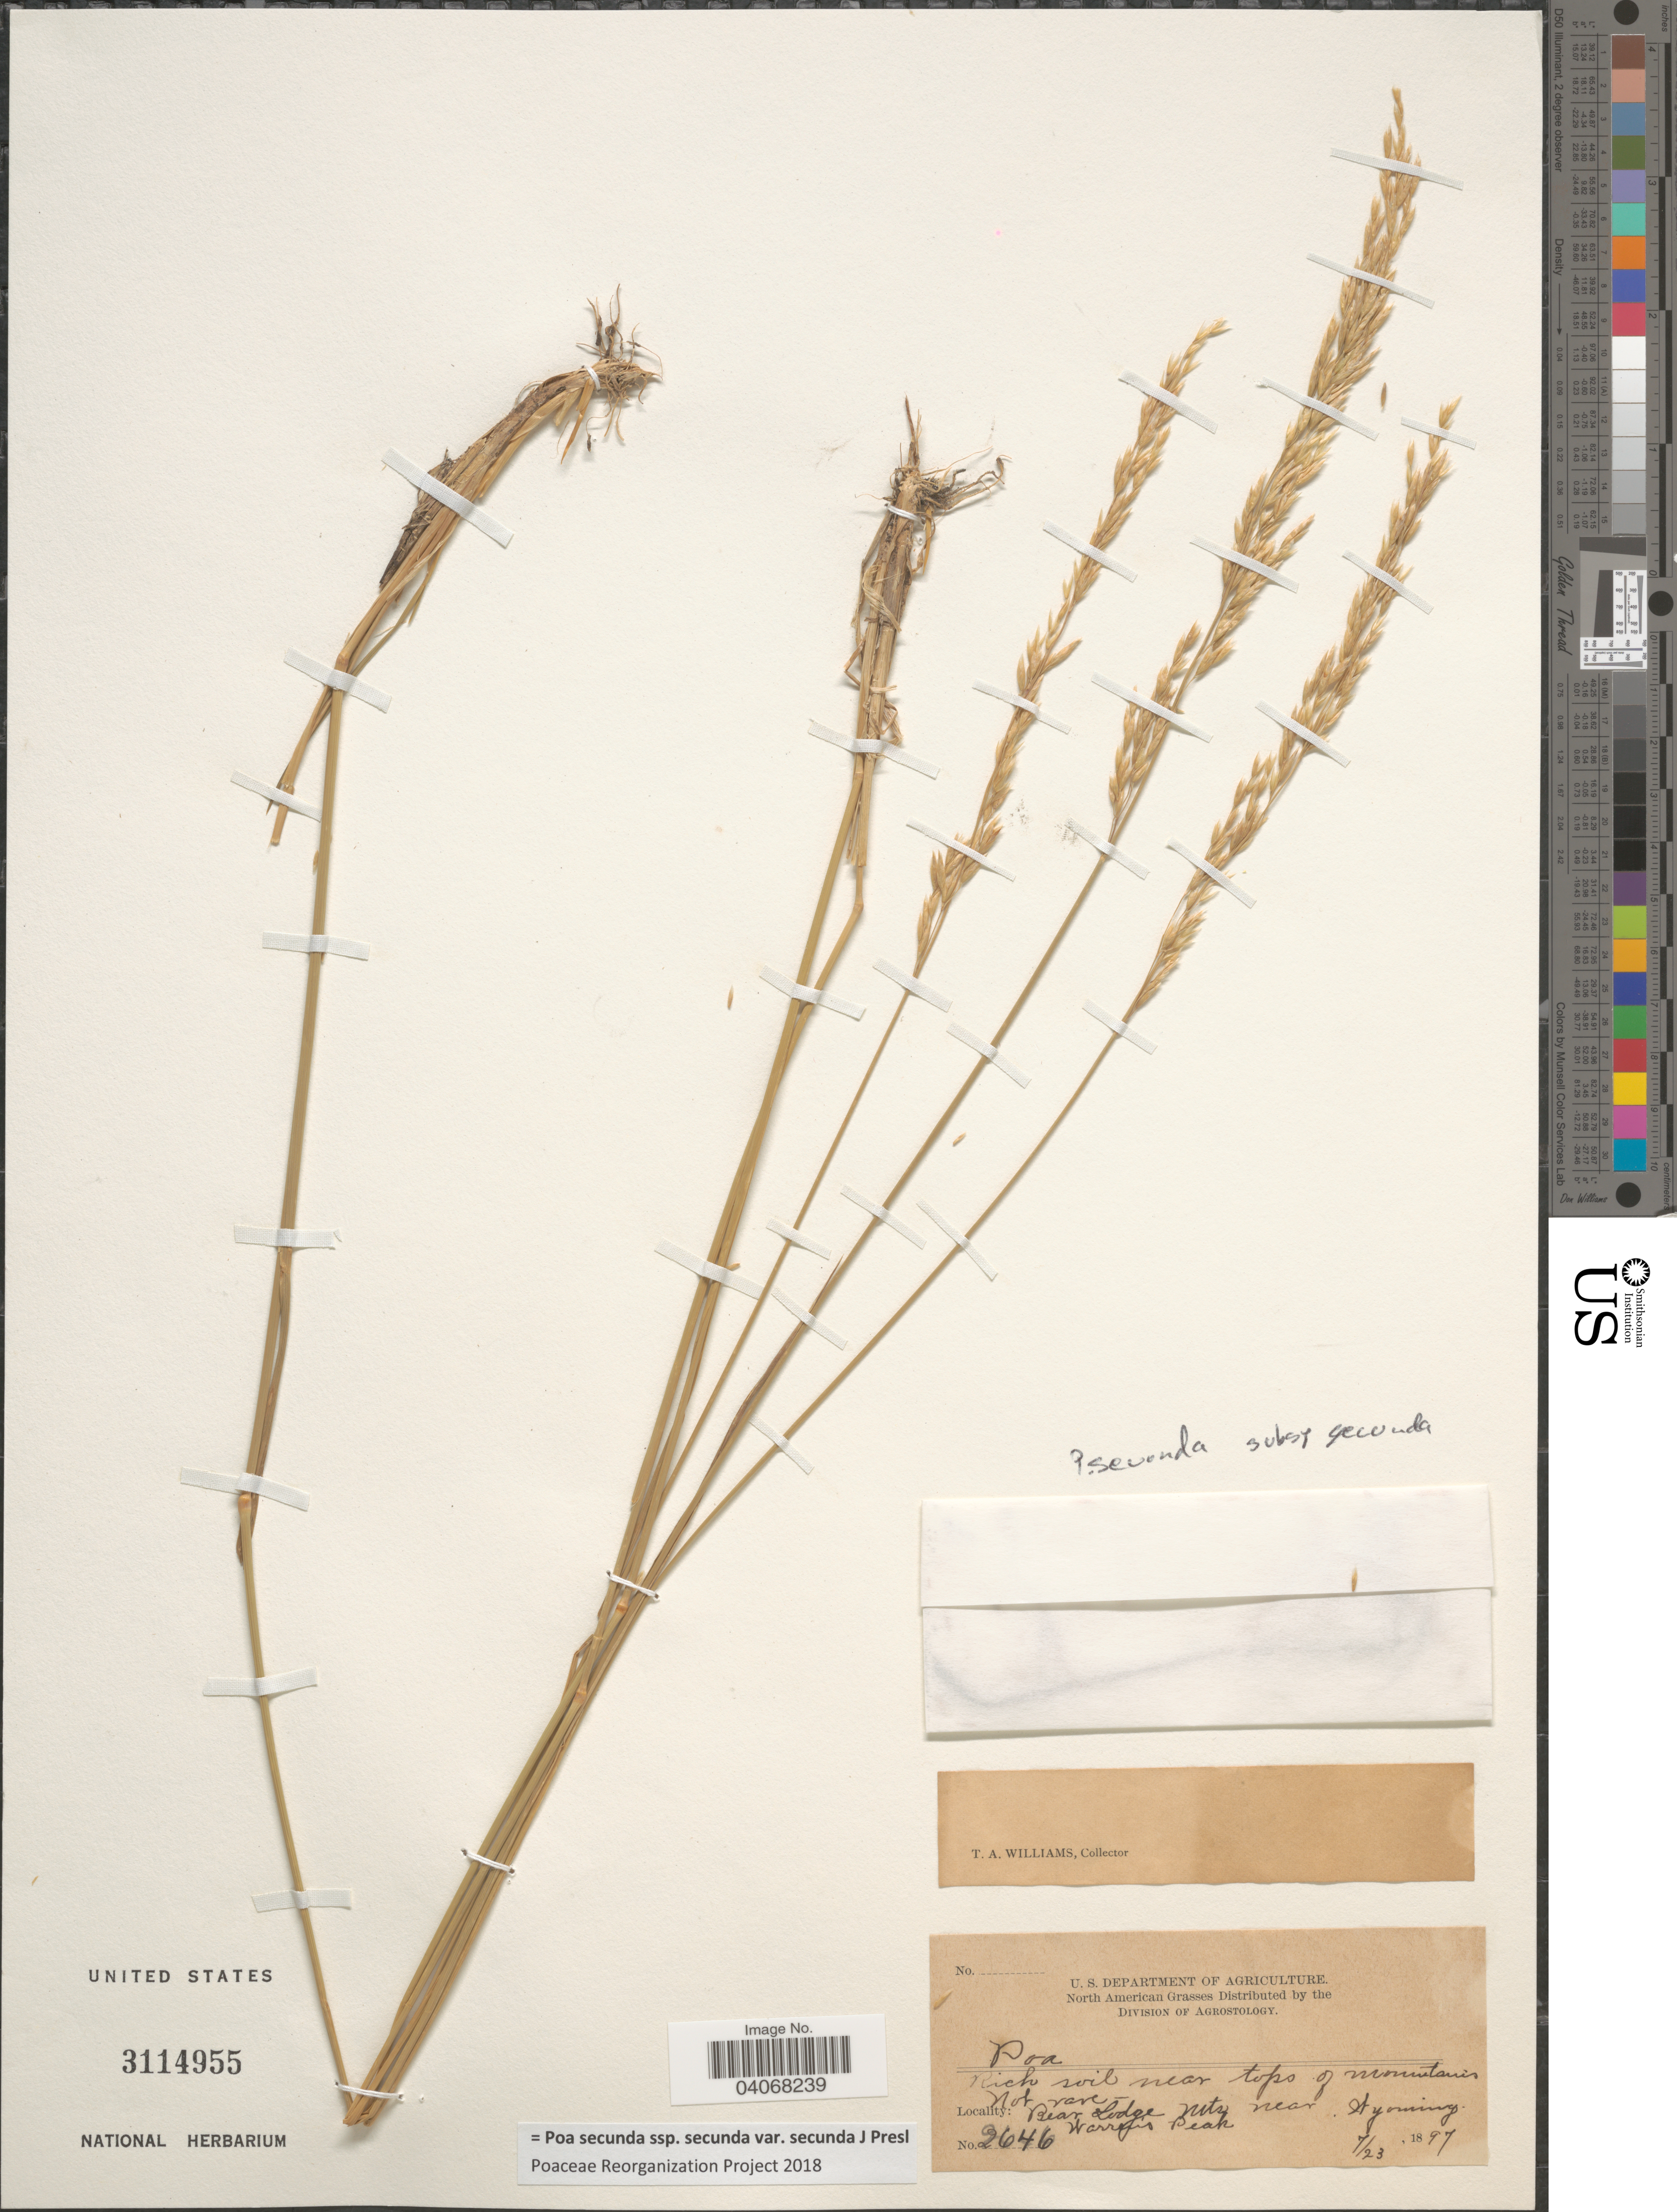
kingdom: Plantae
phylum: Tracheophyta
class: Liliopsida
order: Poales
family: Poaceae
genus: Poa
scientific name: Poa secunda subsp. secunda var. secunda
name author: J. Presl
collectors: T. Williams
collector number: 2646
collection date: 1897-07-23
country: United States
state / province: Wyoming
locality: Bear Lodge Mts near Warrens Peak.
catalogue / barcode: US 3114955